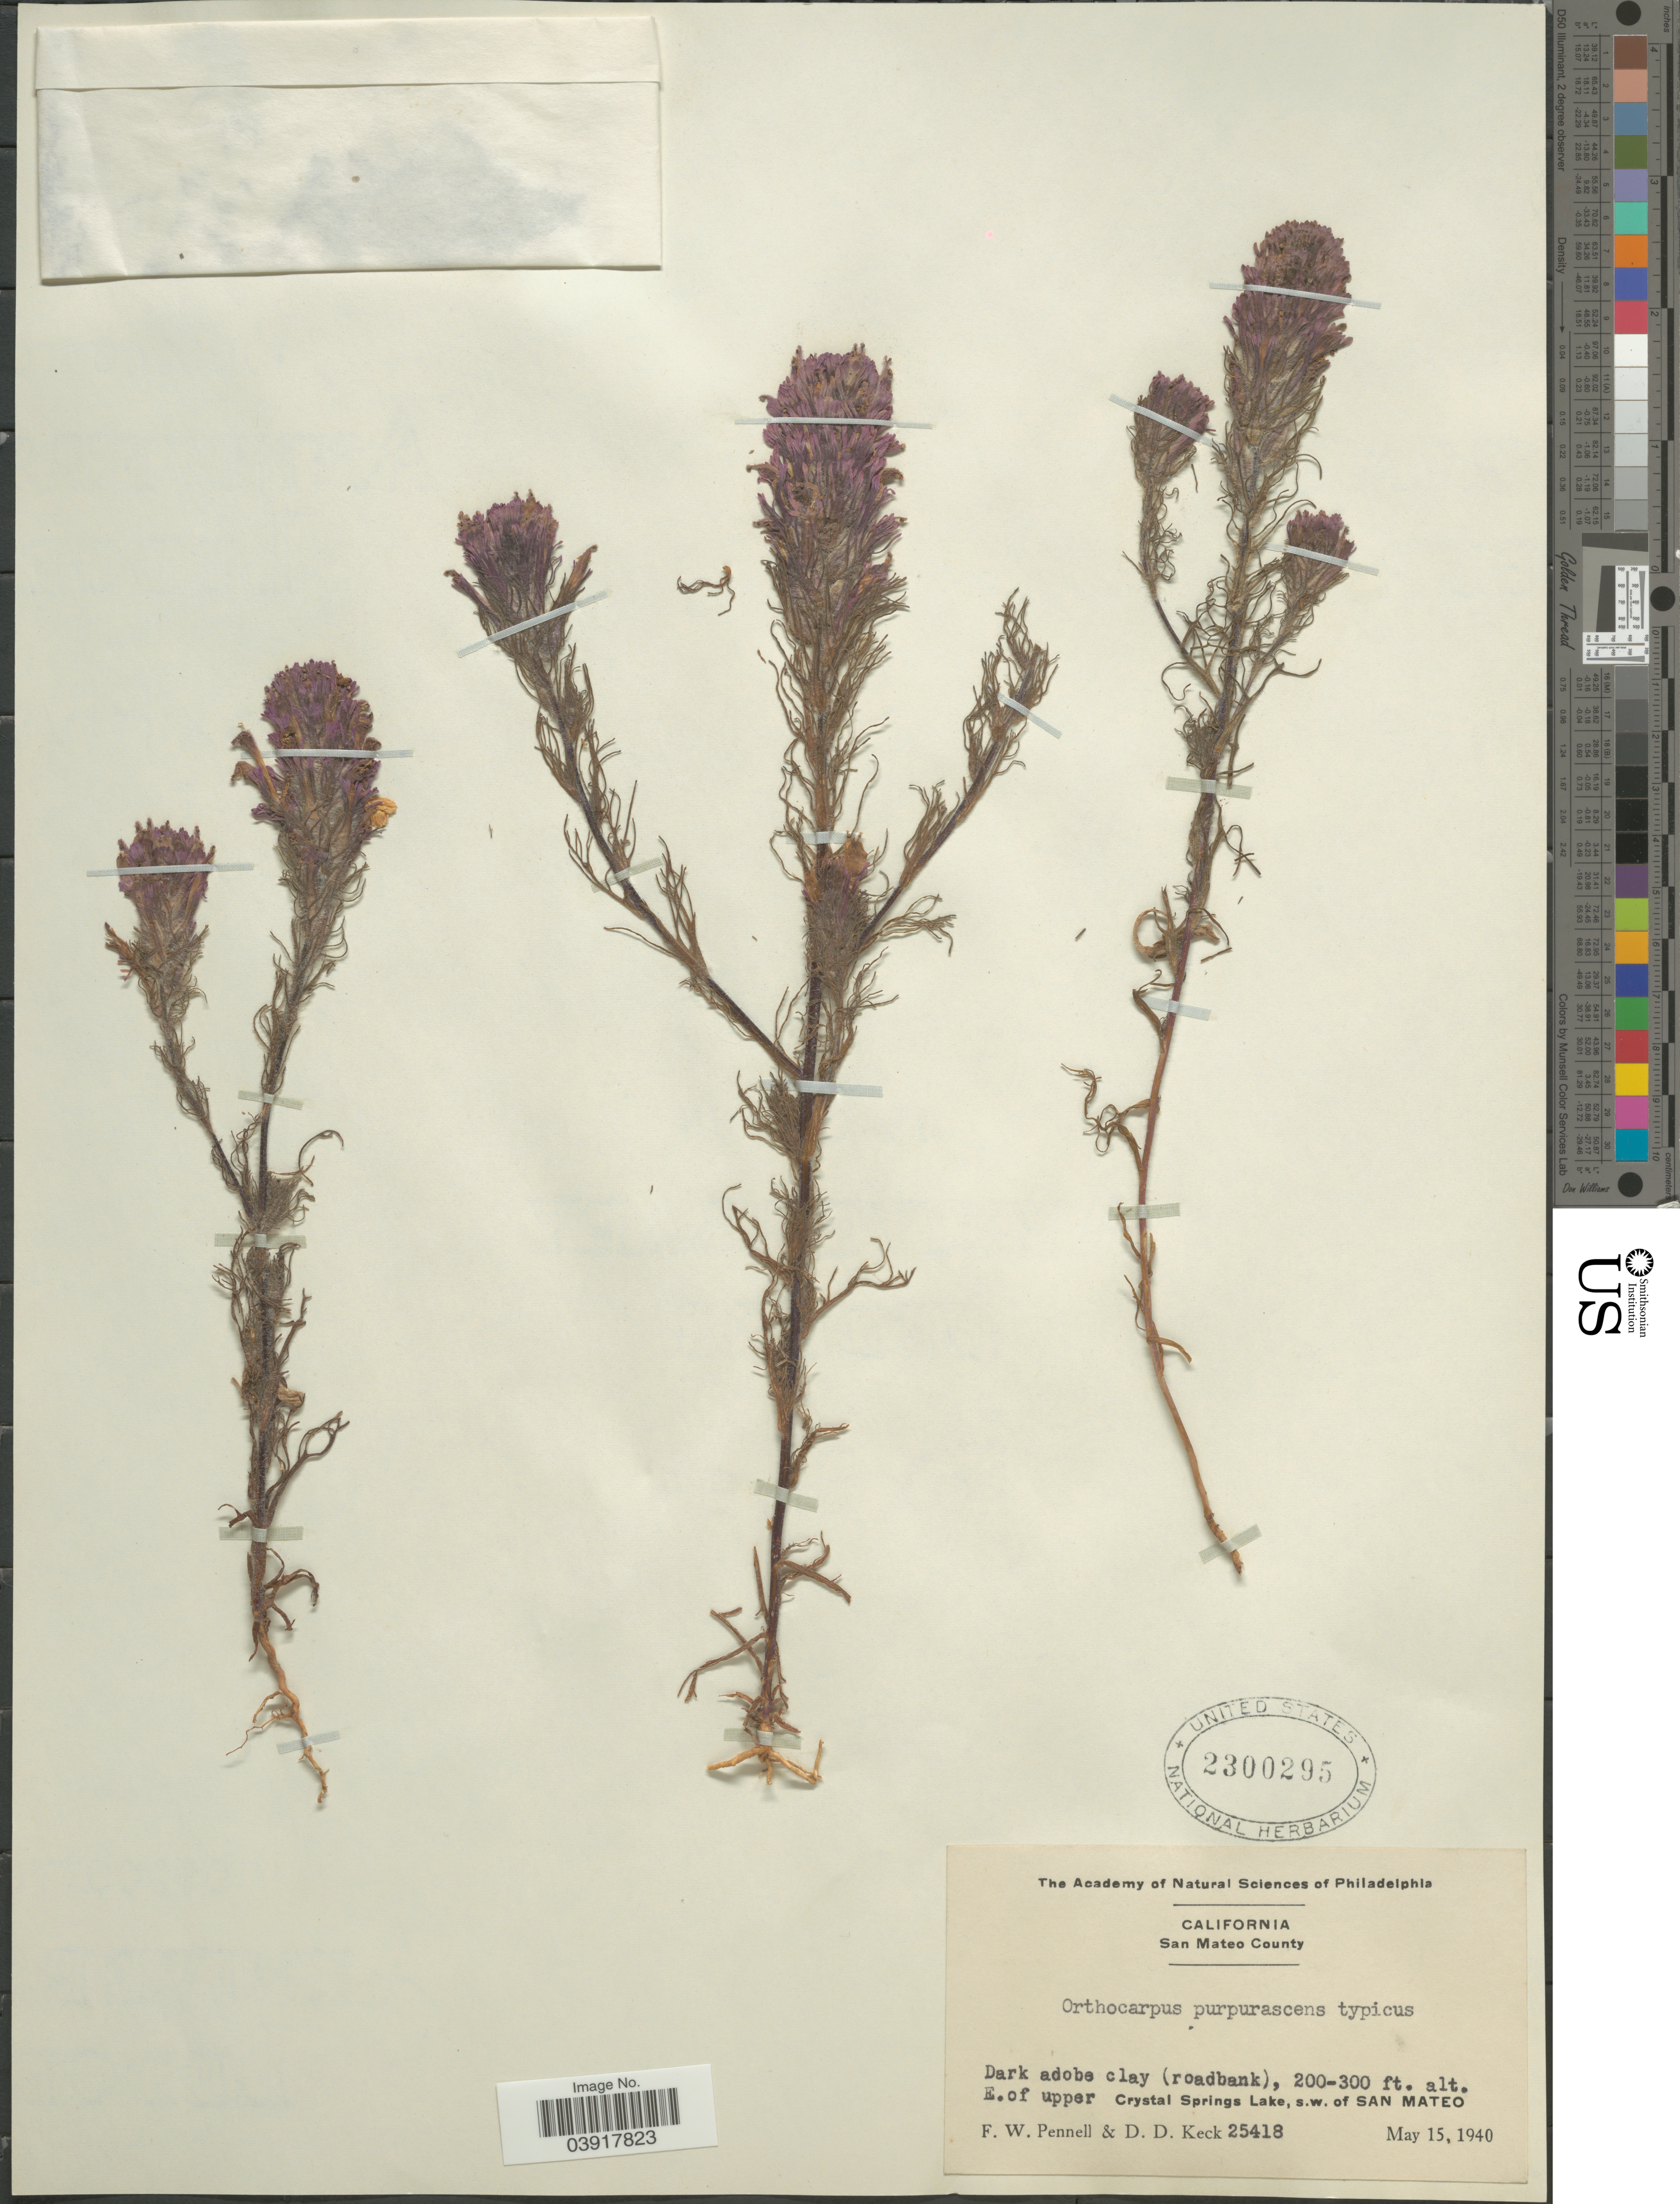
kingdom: Plantae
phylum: Tracheophyta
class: Magnoliopsida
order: Lamiales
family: Orobanchaceae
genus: Orthocarpus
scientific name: Orthocarpus purpurascens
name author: Benth.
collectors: F. W. Pennell & D. D. Keck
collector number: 25418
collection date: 1940-05-15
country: United States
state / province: California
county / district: San Mateo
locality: San Mateo County. E. of upper Crystal Springs Lake, s.w. of San Mateo.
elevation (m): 61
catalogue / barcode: US 2300295